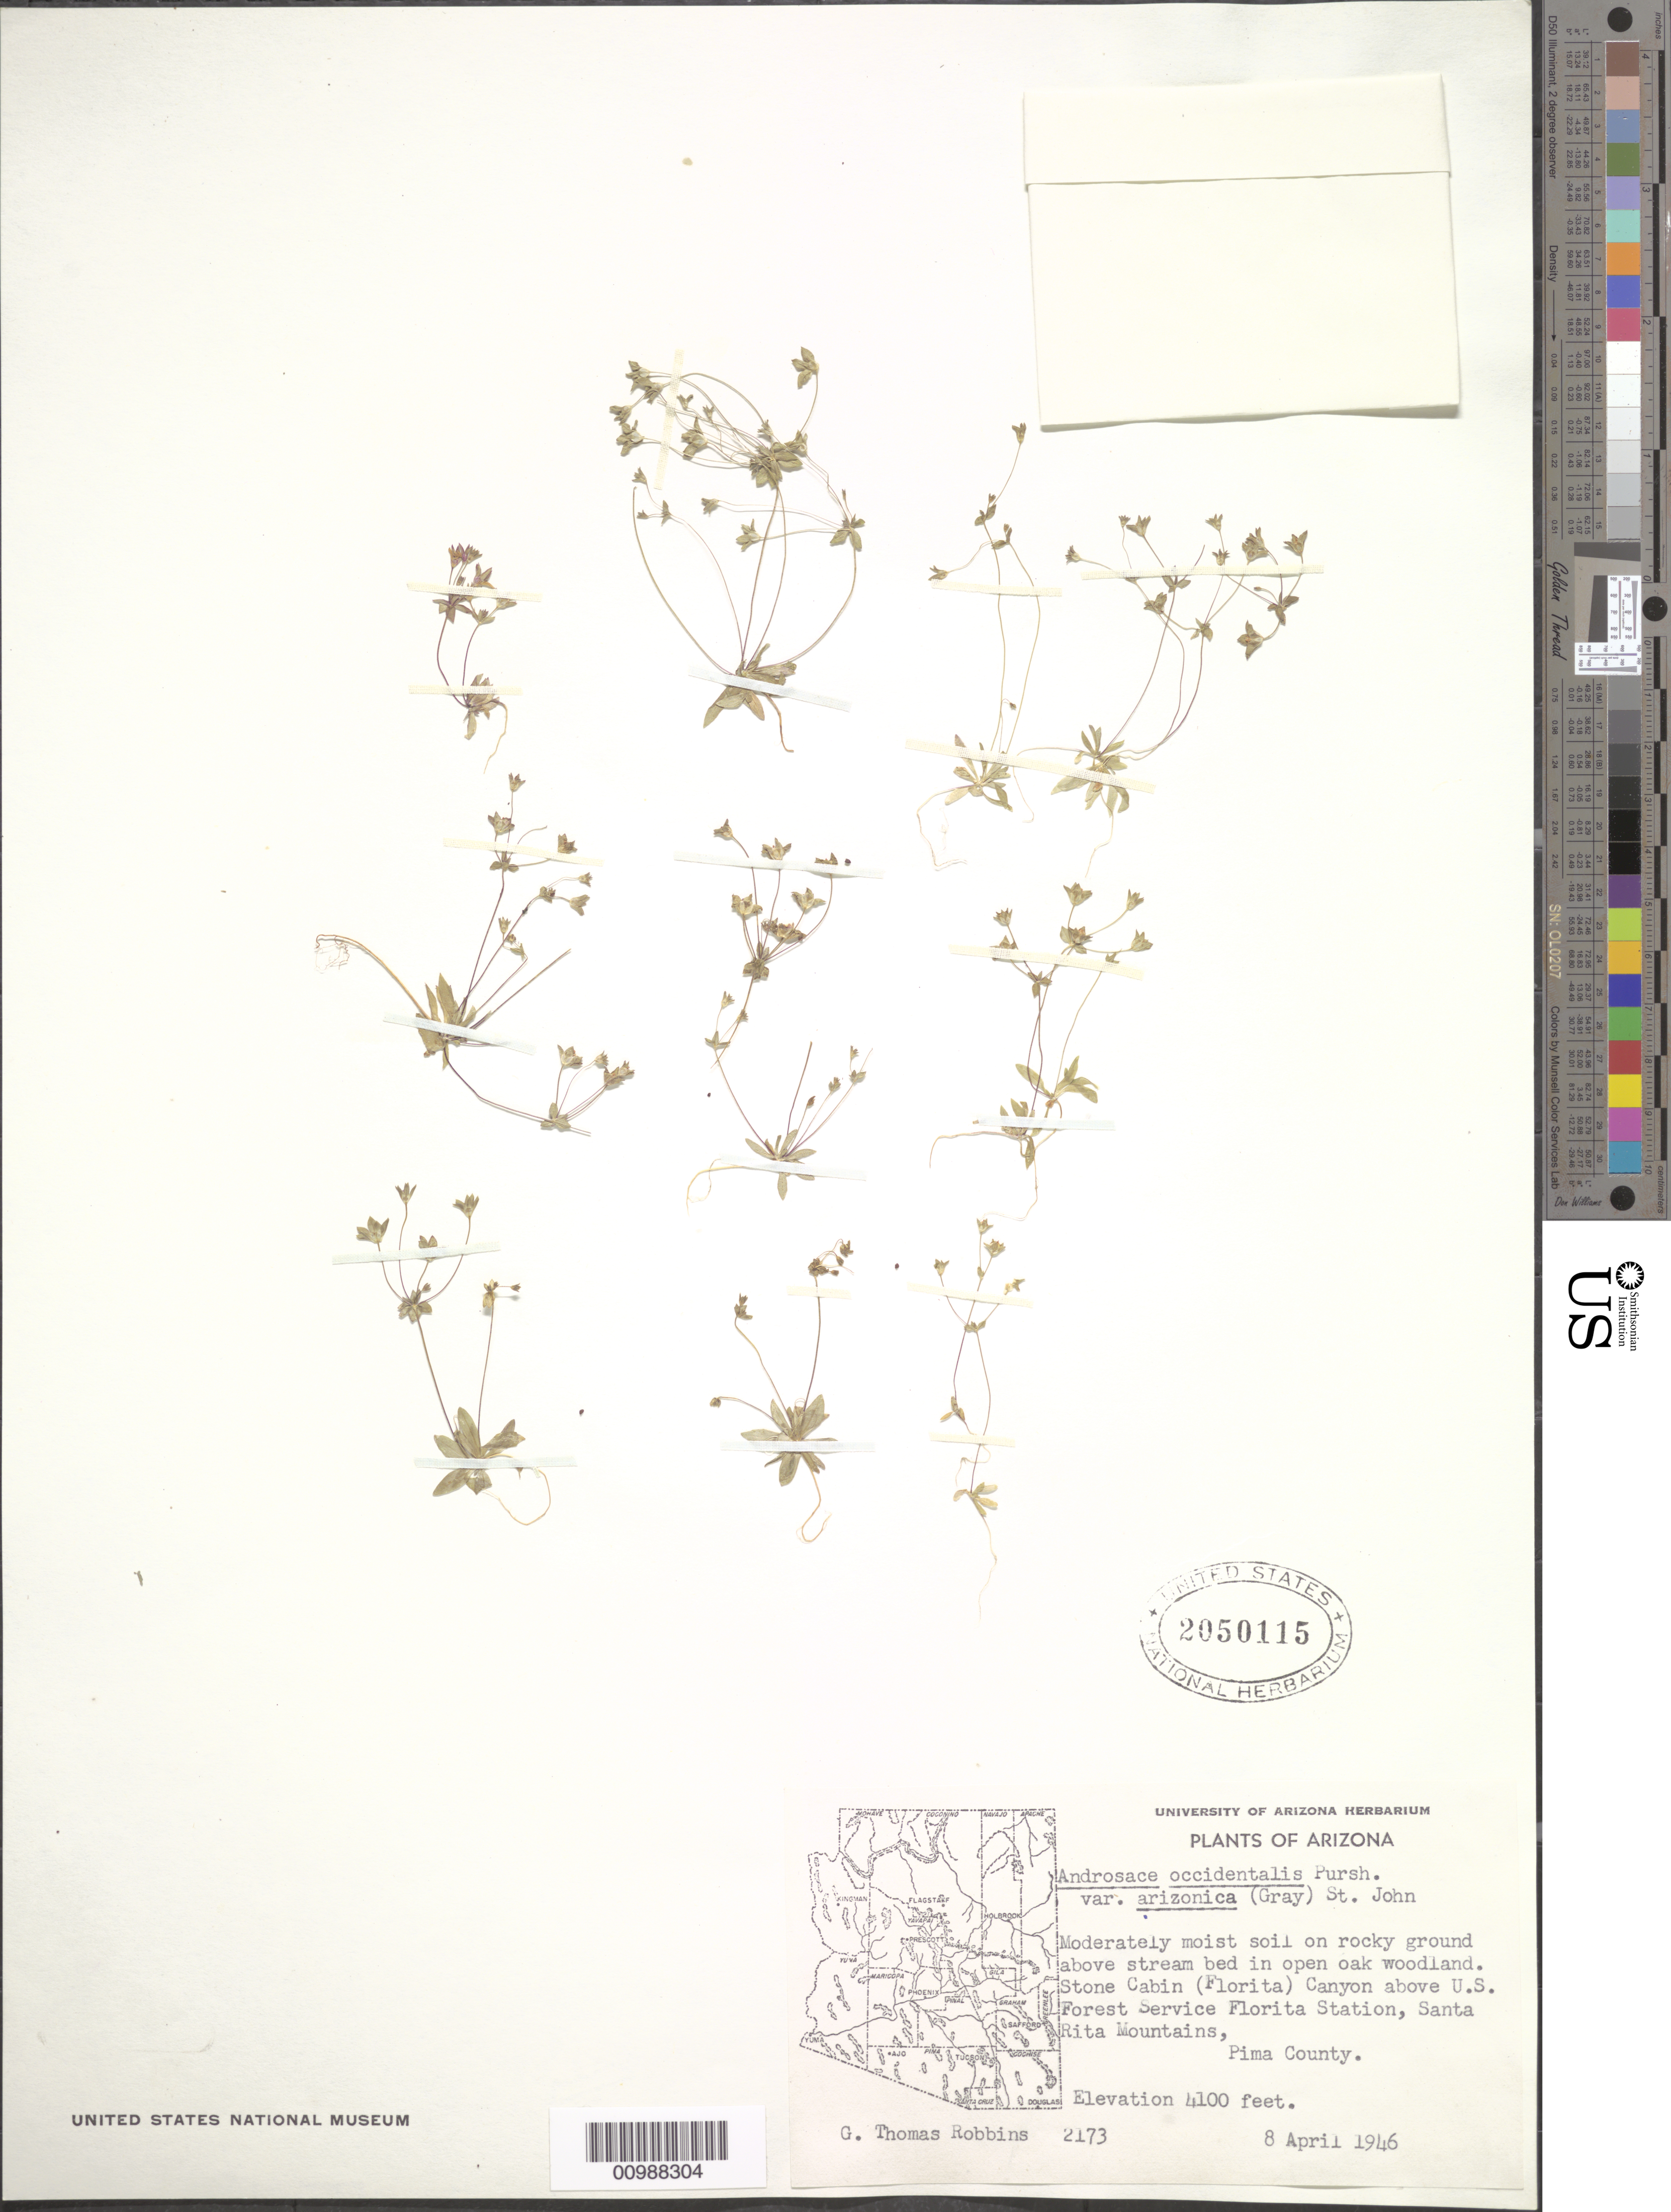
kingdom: Plantae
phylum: Tracheophyta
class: Magnoliopsida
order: Ericales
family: Primulaceae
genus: Androsace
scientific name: Androsace arizonica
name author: (A. Gray) A. Gray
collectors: G. T. Robbins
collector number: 2173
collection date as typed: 08 Apr 1946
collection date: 1946-04-08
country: United States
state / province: Arizona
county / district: Pima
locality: Moderately moist soil on rocky ground above stream bed in open oak woodland. Stone Cabin (Florita) Canyon above US Forest Service Florita Station, Santa Rita Mountains.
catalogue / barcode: US 2050115